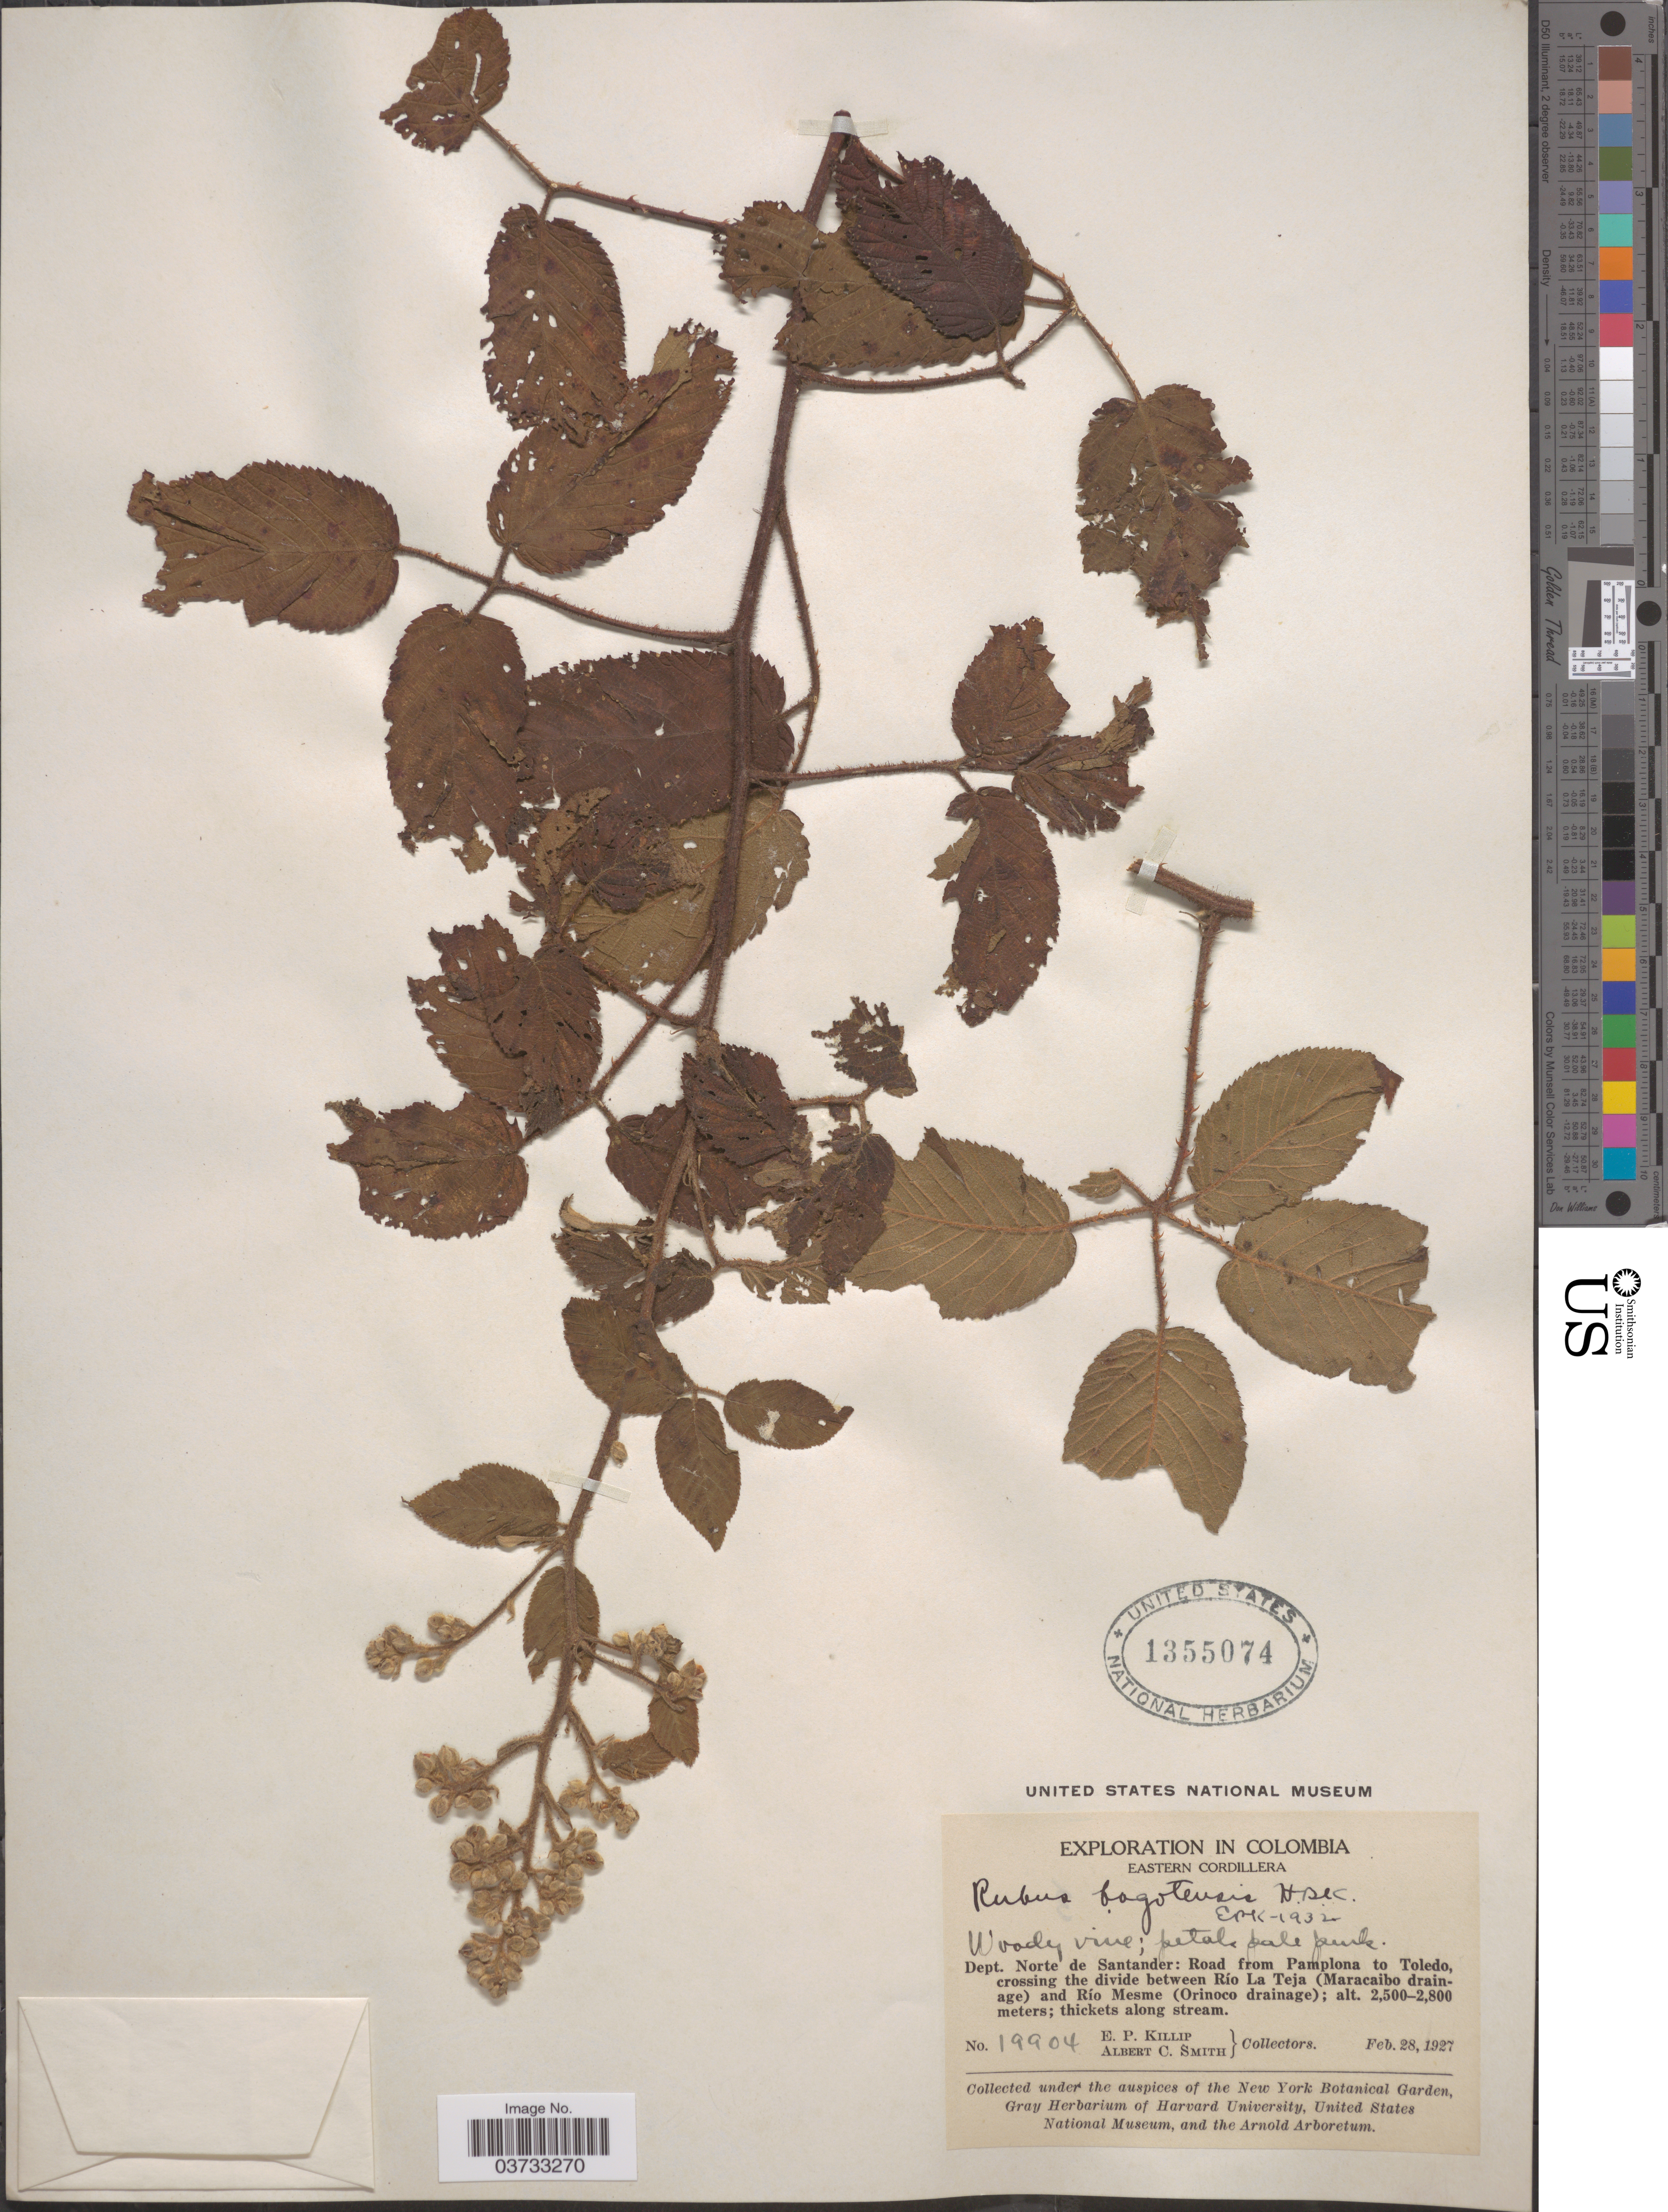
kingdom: Plantae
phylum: Tracheophyta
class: Magnoliopsida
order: Rosales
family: Rosaceae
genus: Rubus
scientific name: Rubus bogotensis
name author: Kunth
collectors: E. P. Killip & A. C. Smith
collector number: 19904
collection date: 1927-02-28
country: Colombia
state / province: Norte de Santander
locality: Eastern Cordillera. Dept. Norte de Santander: Road from Pamplona to Toledo, crossing the divide between Río La Teja (Maracaibo drainage) and Río Mesme (Orinoco drainage).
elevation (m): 2500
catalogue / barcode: US 1355074